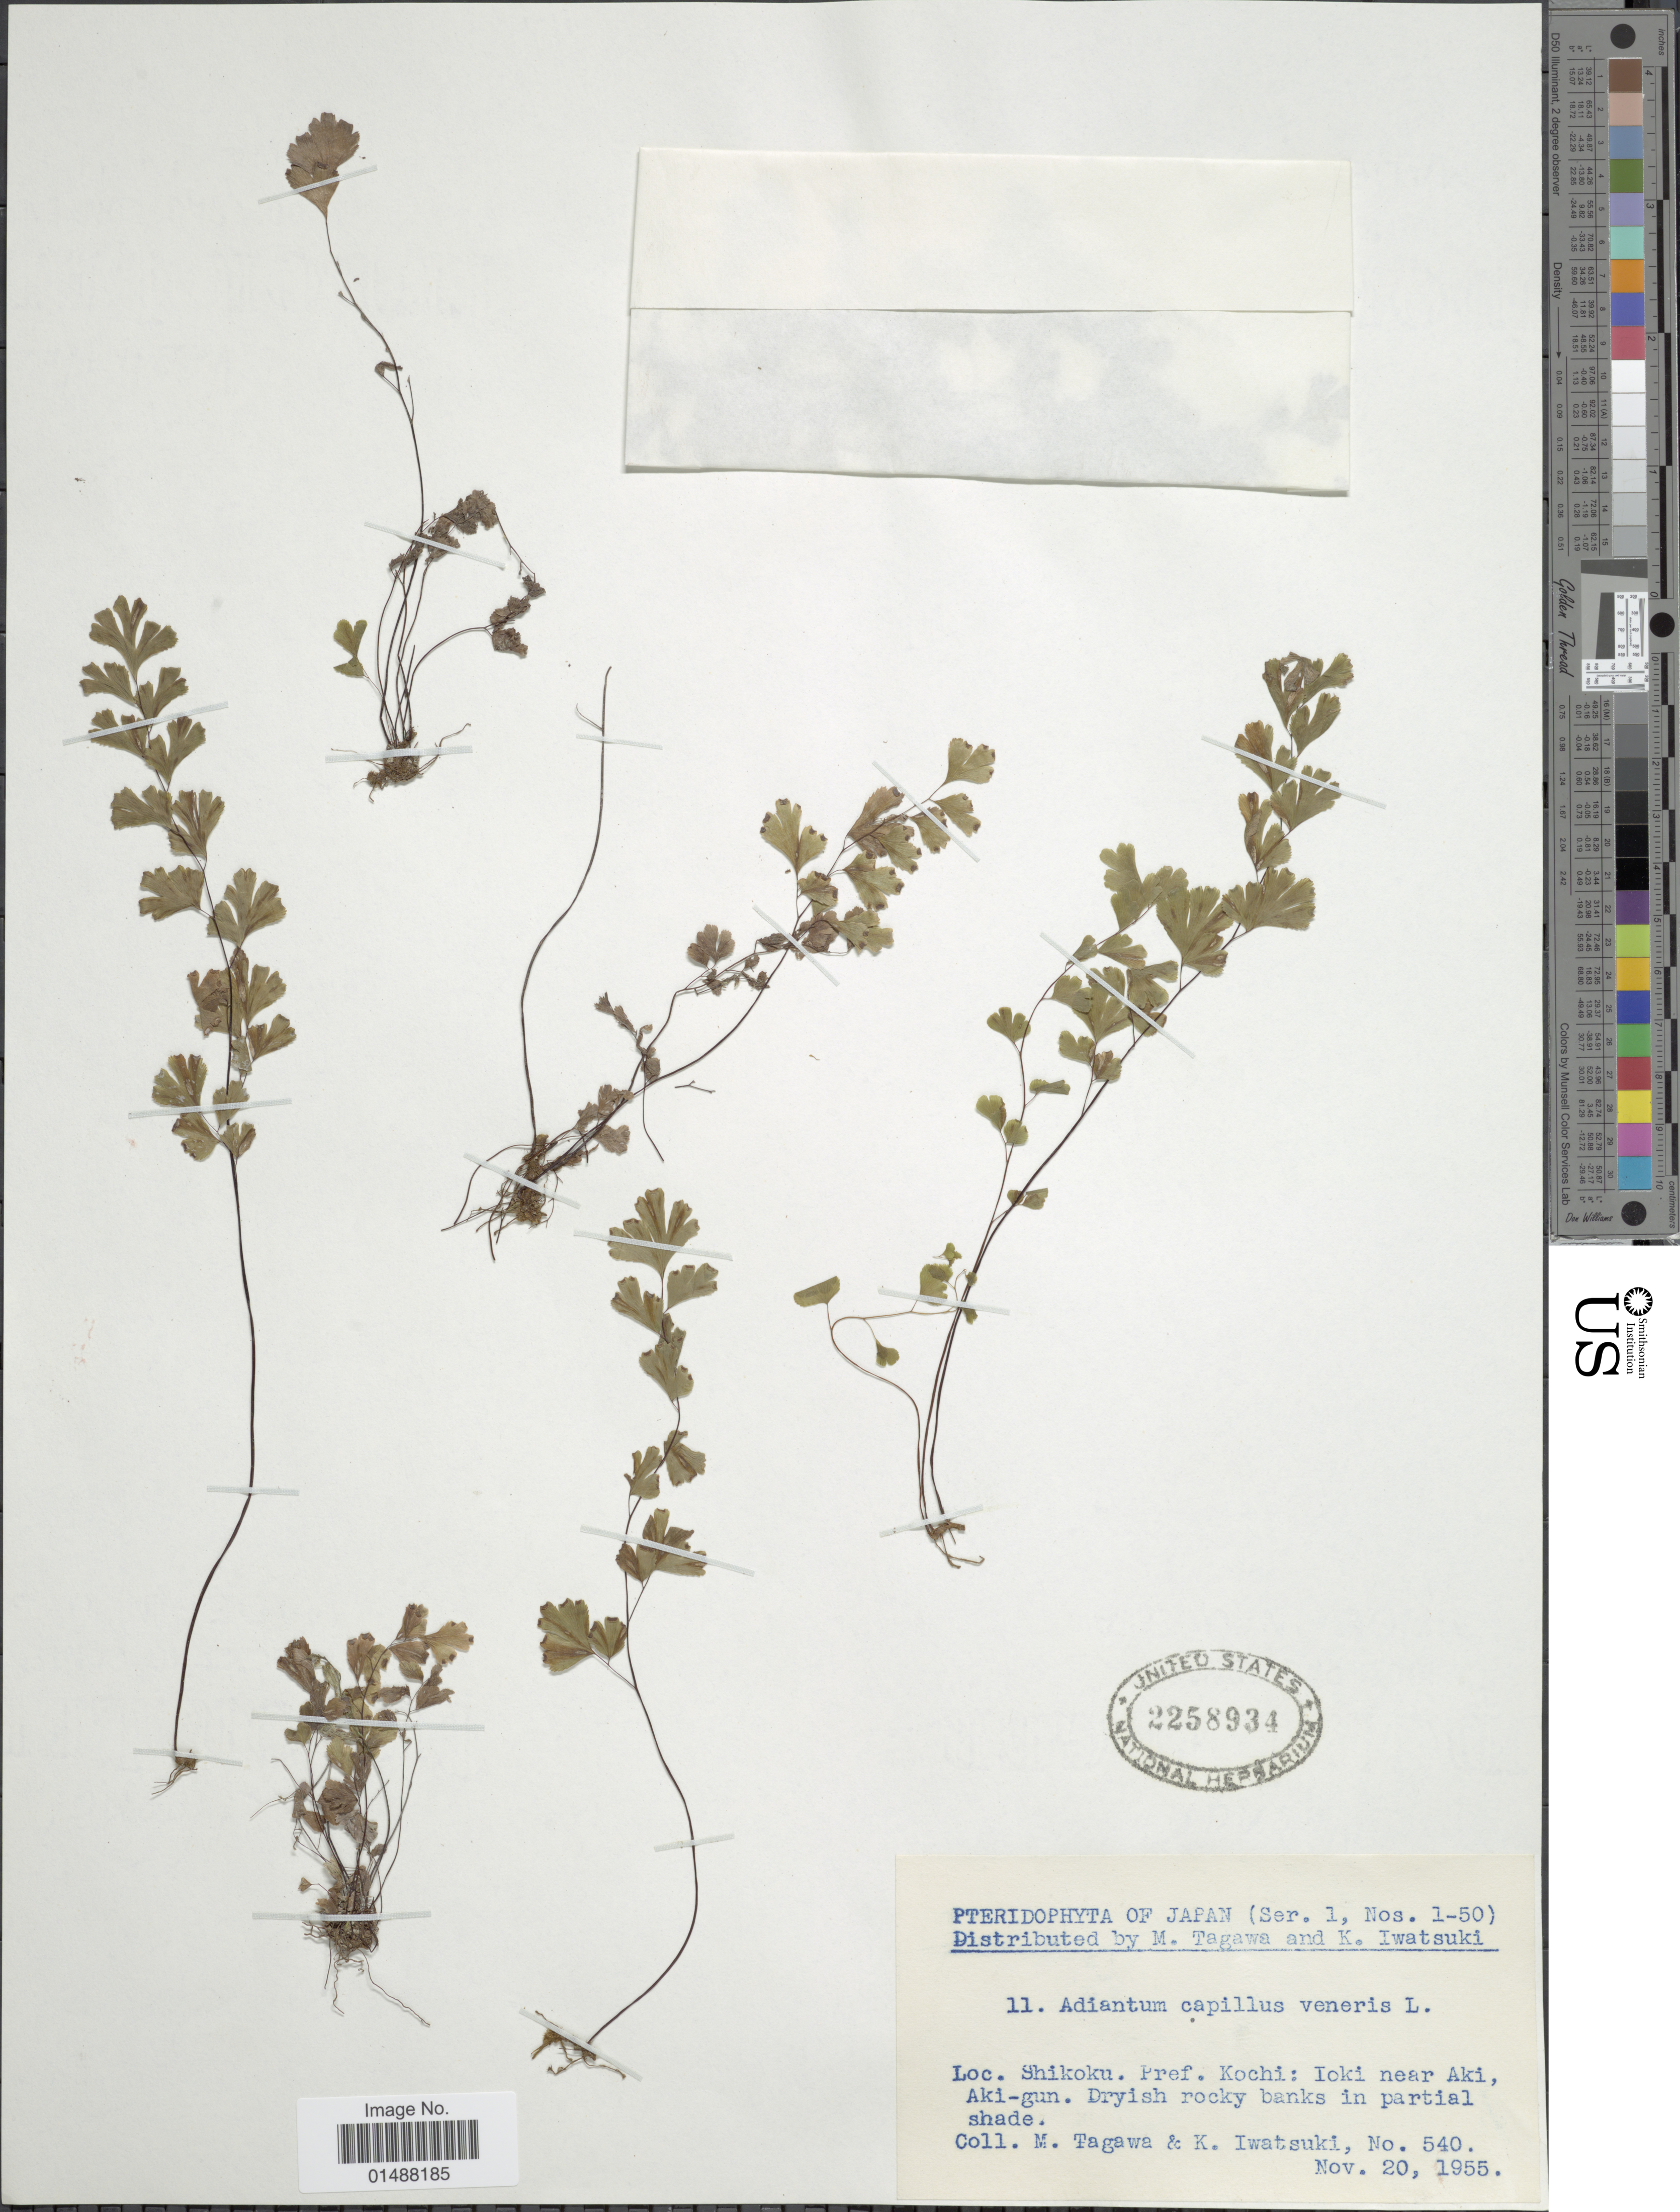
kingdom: Plantae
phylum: Tracheophyta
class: Polypodiopsida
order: Polypodiales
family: Pteridaceae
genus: Adiantum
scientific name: Adiantum capillus-veneris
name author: L.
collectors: M. Kitagawa & K. Iwatsuki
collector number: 540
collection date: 1955-11-20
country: Japan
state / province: Koti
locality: Shikoku, Pref. Kochi: Icki near Aki, Aki-gun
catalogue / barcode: US 2258934